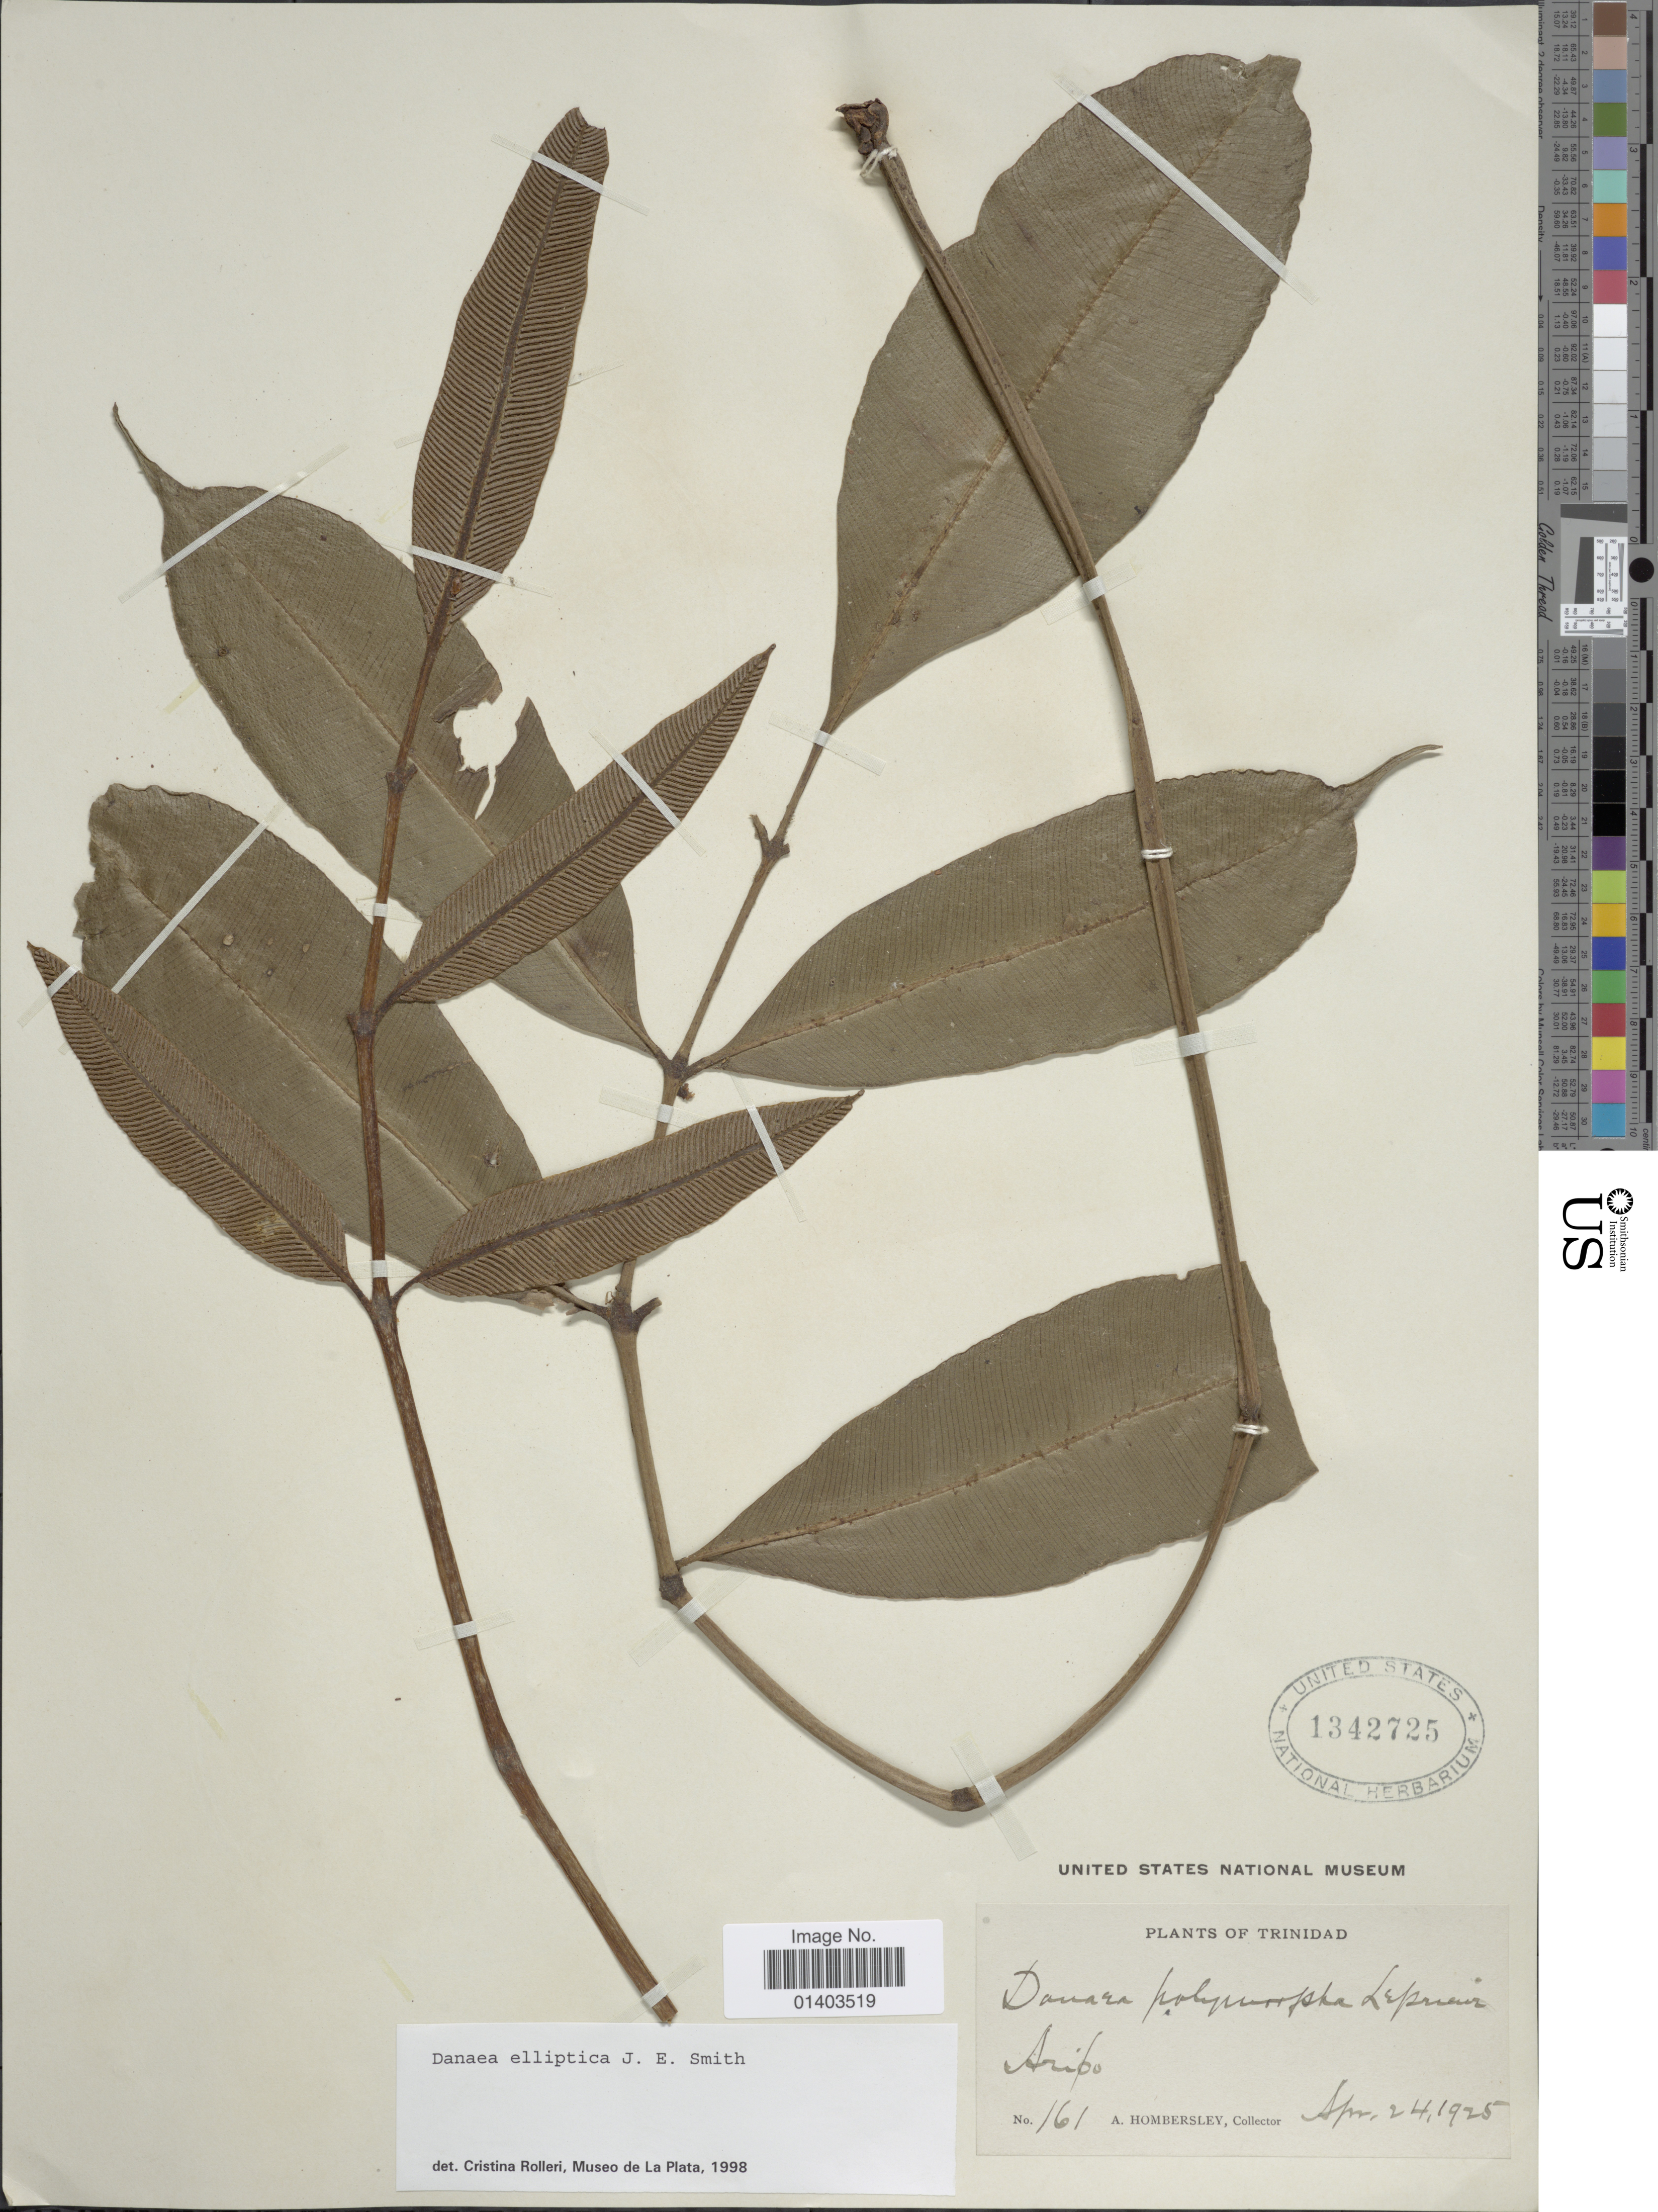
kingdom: Plantae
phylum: Tracheophyta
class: Polypodiopsida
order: Marattiales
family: Marattiaceae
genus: Danaea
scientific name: Danaea elliptica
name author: Sm.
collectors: A. Hombersley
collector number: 161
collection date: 1925-04-24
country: Trinidad and Tobago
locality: Trinidad, Aripo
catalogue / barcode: US 1342725